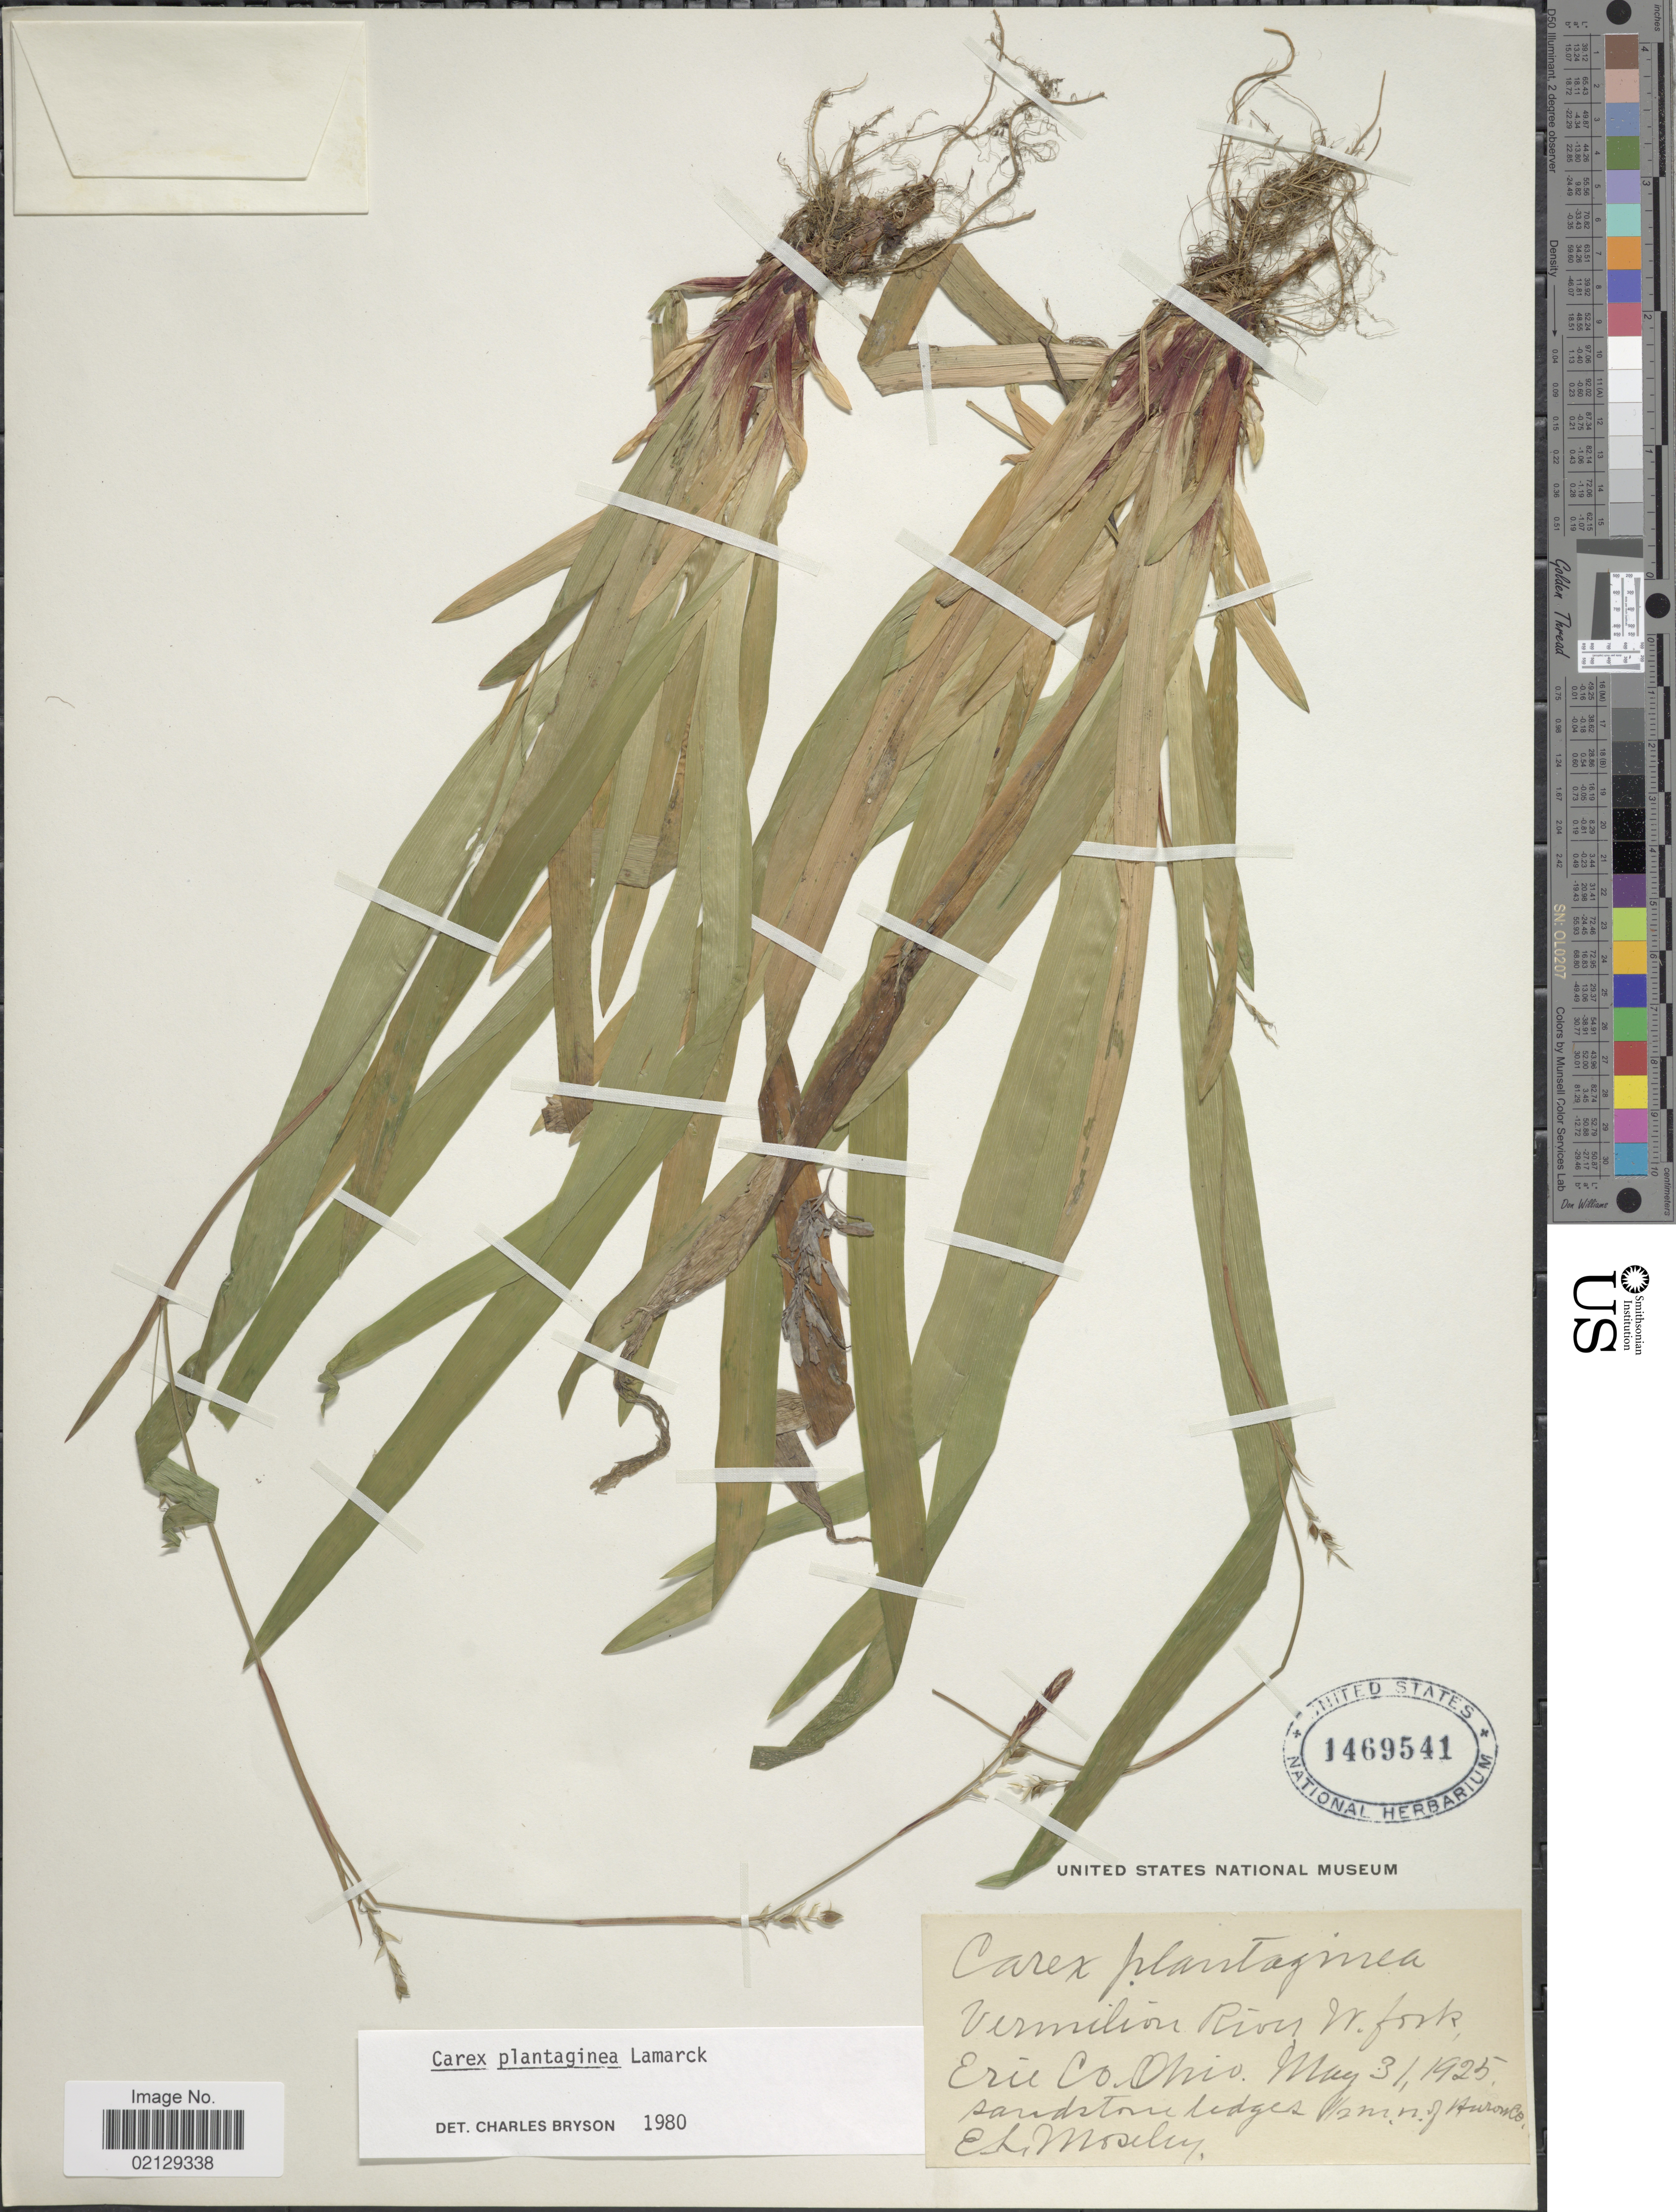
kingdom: Plantae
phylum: Tracheophyta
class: Liliopsida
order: Poales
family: Cyperaceae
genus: Carex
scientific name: Carex plantaginea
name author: Lam.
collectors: E. Moseley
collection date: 1925-05-31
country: United States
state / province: Ohio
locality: Erie Co., Ohio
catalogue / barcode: US 1469541